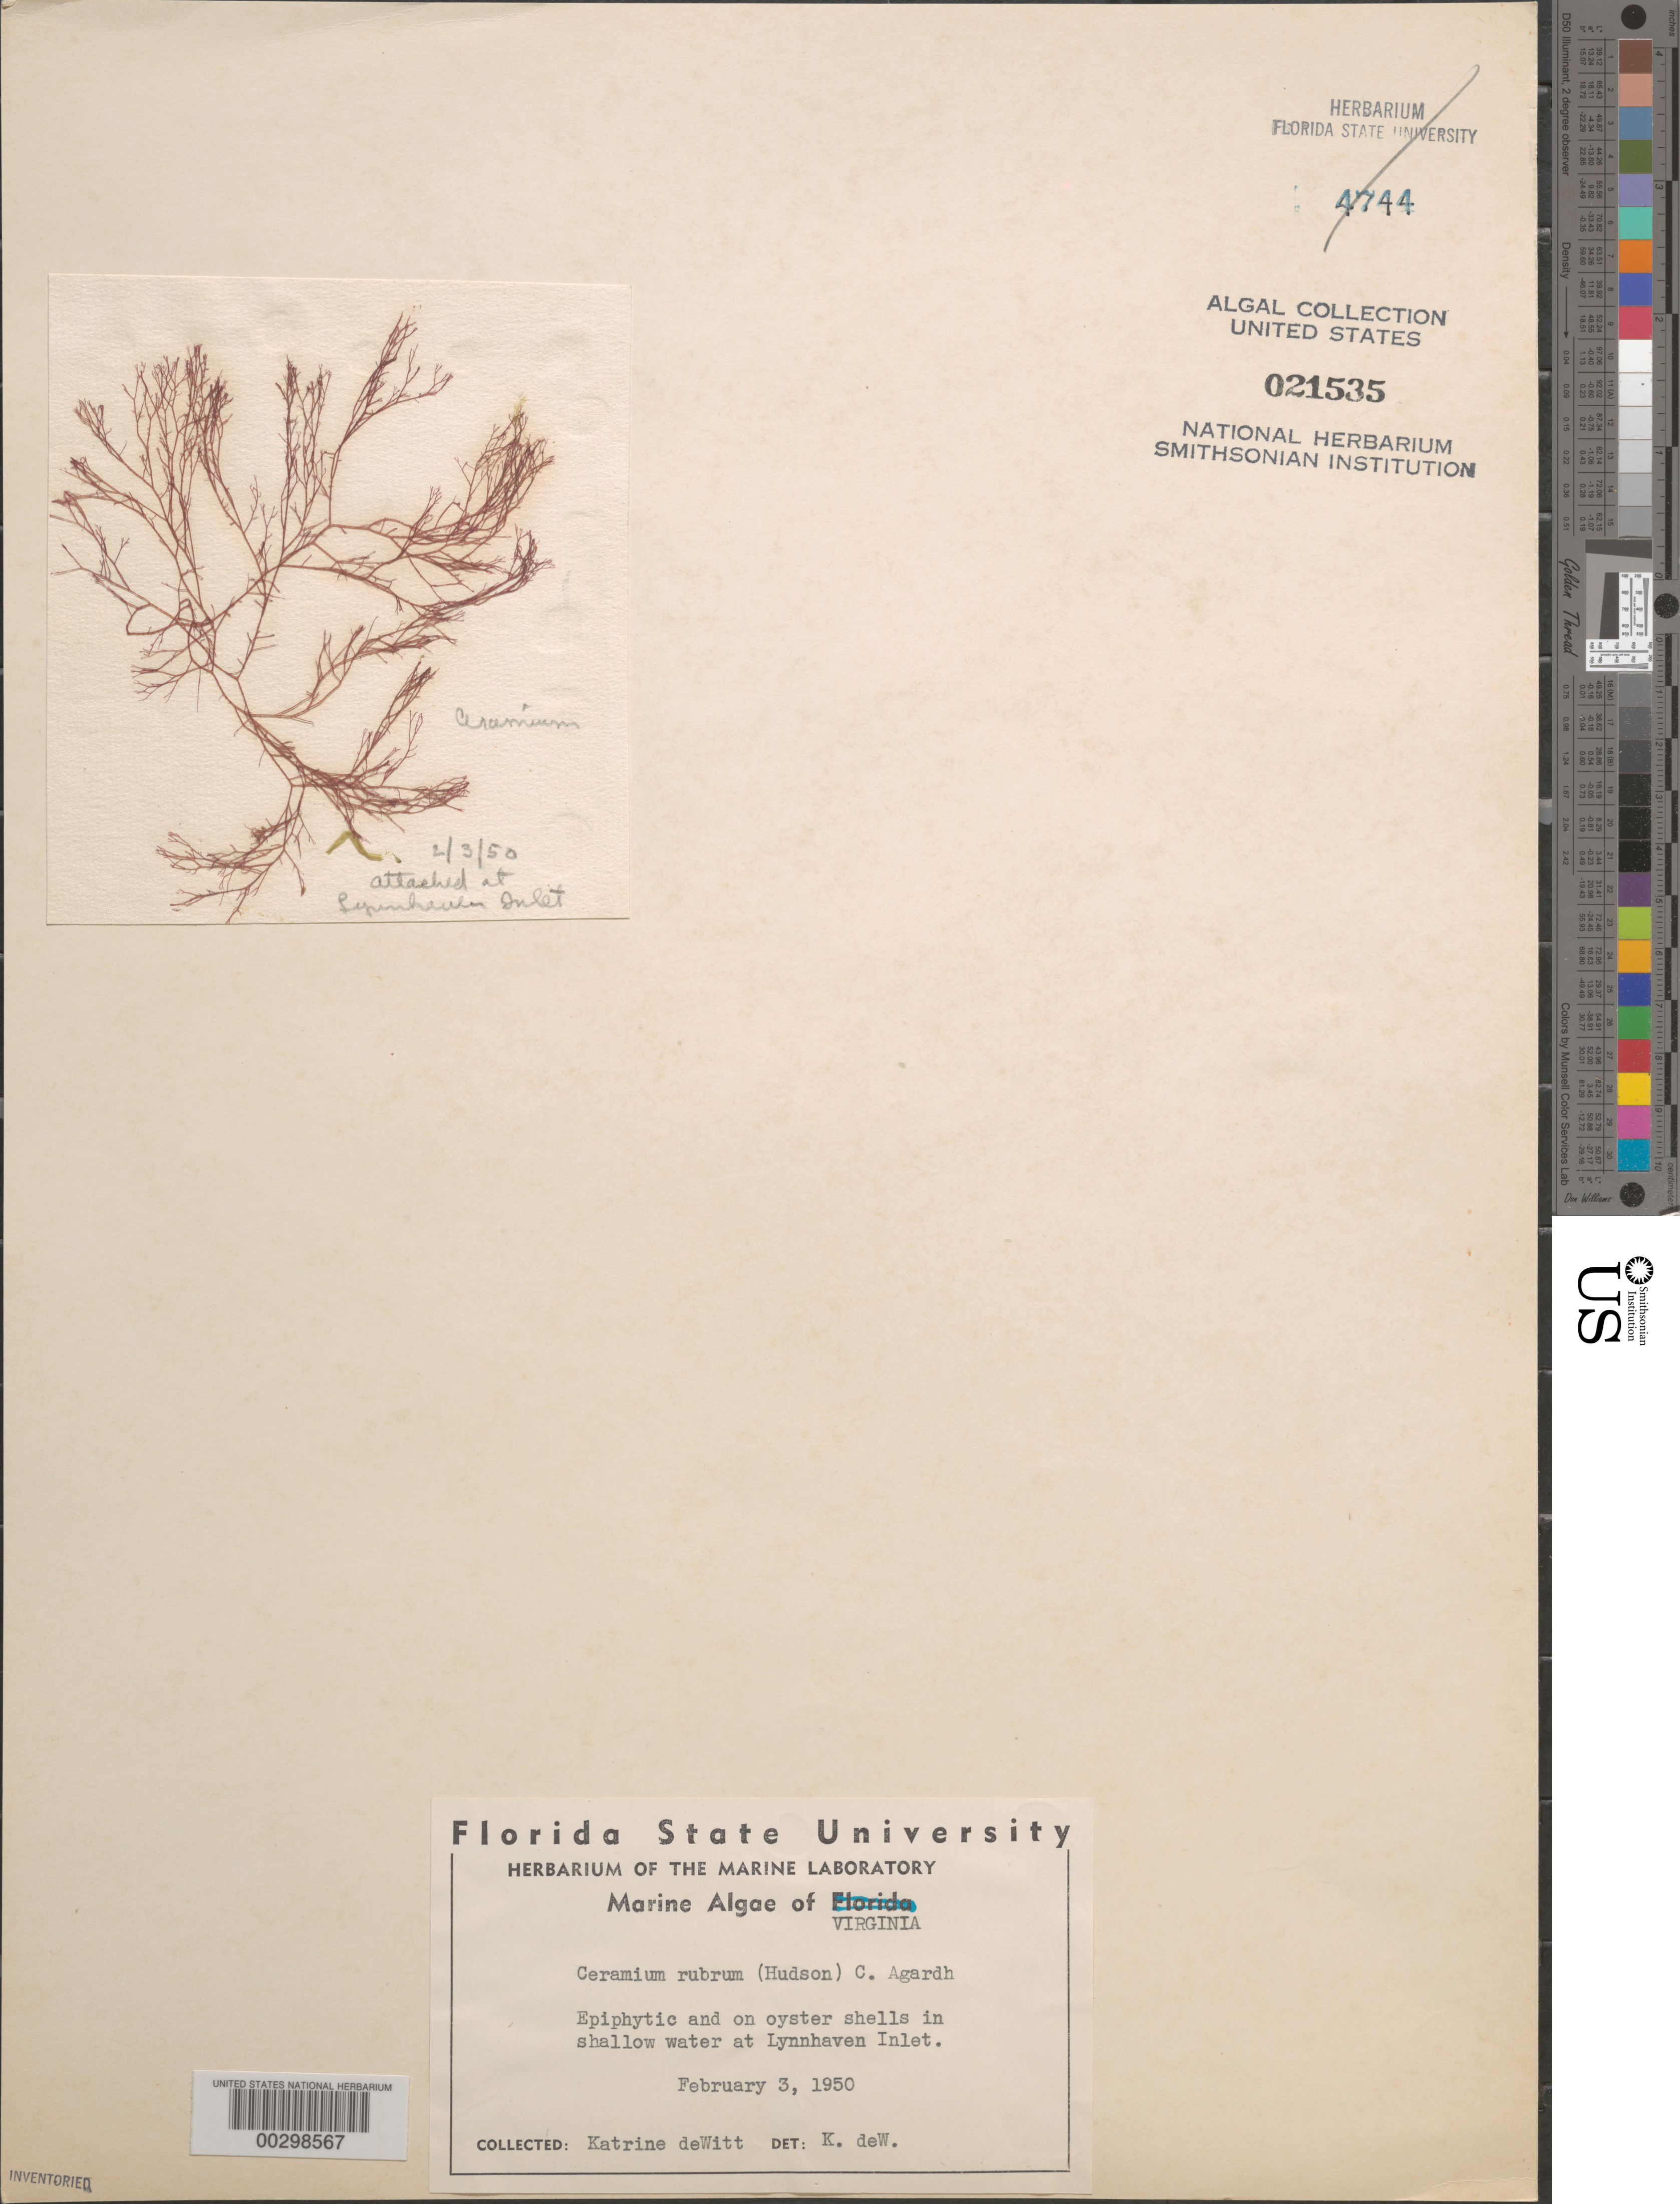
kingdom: Plantae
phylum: Rhodophyta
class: Florideophyceae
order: Ceramiales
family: Ceramiaceae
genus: Ceramium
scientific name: Ceramium rubrum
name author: C. Agardh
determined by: deWitt, K.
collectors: K. deWitt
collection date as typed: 03 Feb 1950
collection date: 1950-02-03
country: United States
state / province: Virginia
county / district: City of Virginia Beach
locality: Lynnhaven Inlet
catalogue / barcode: US 21535